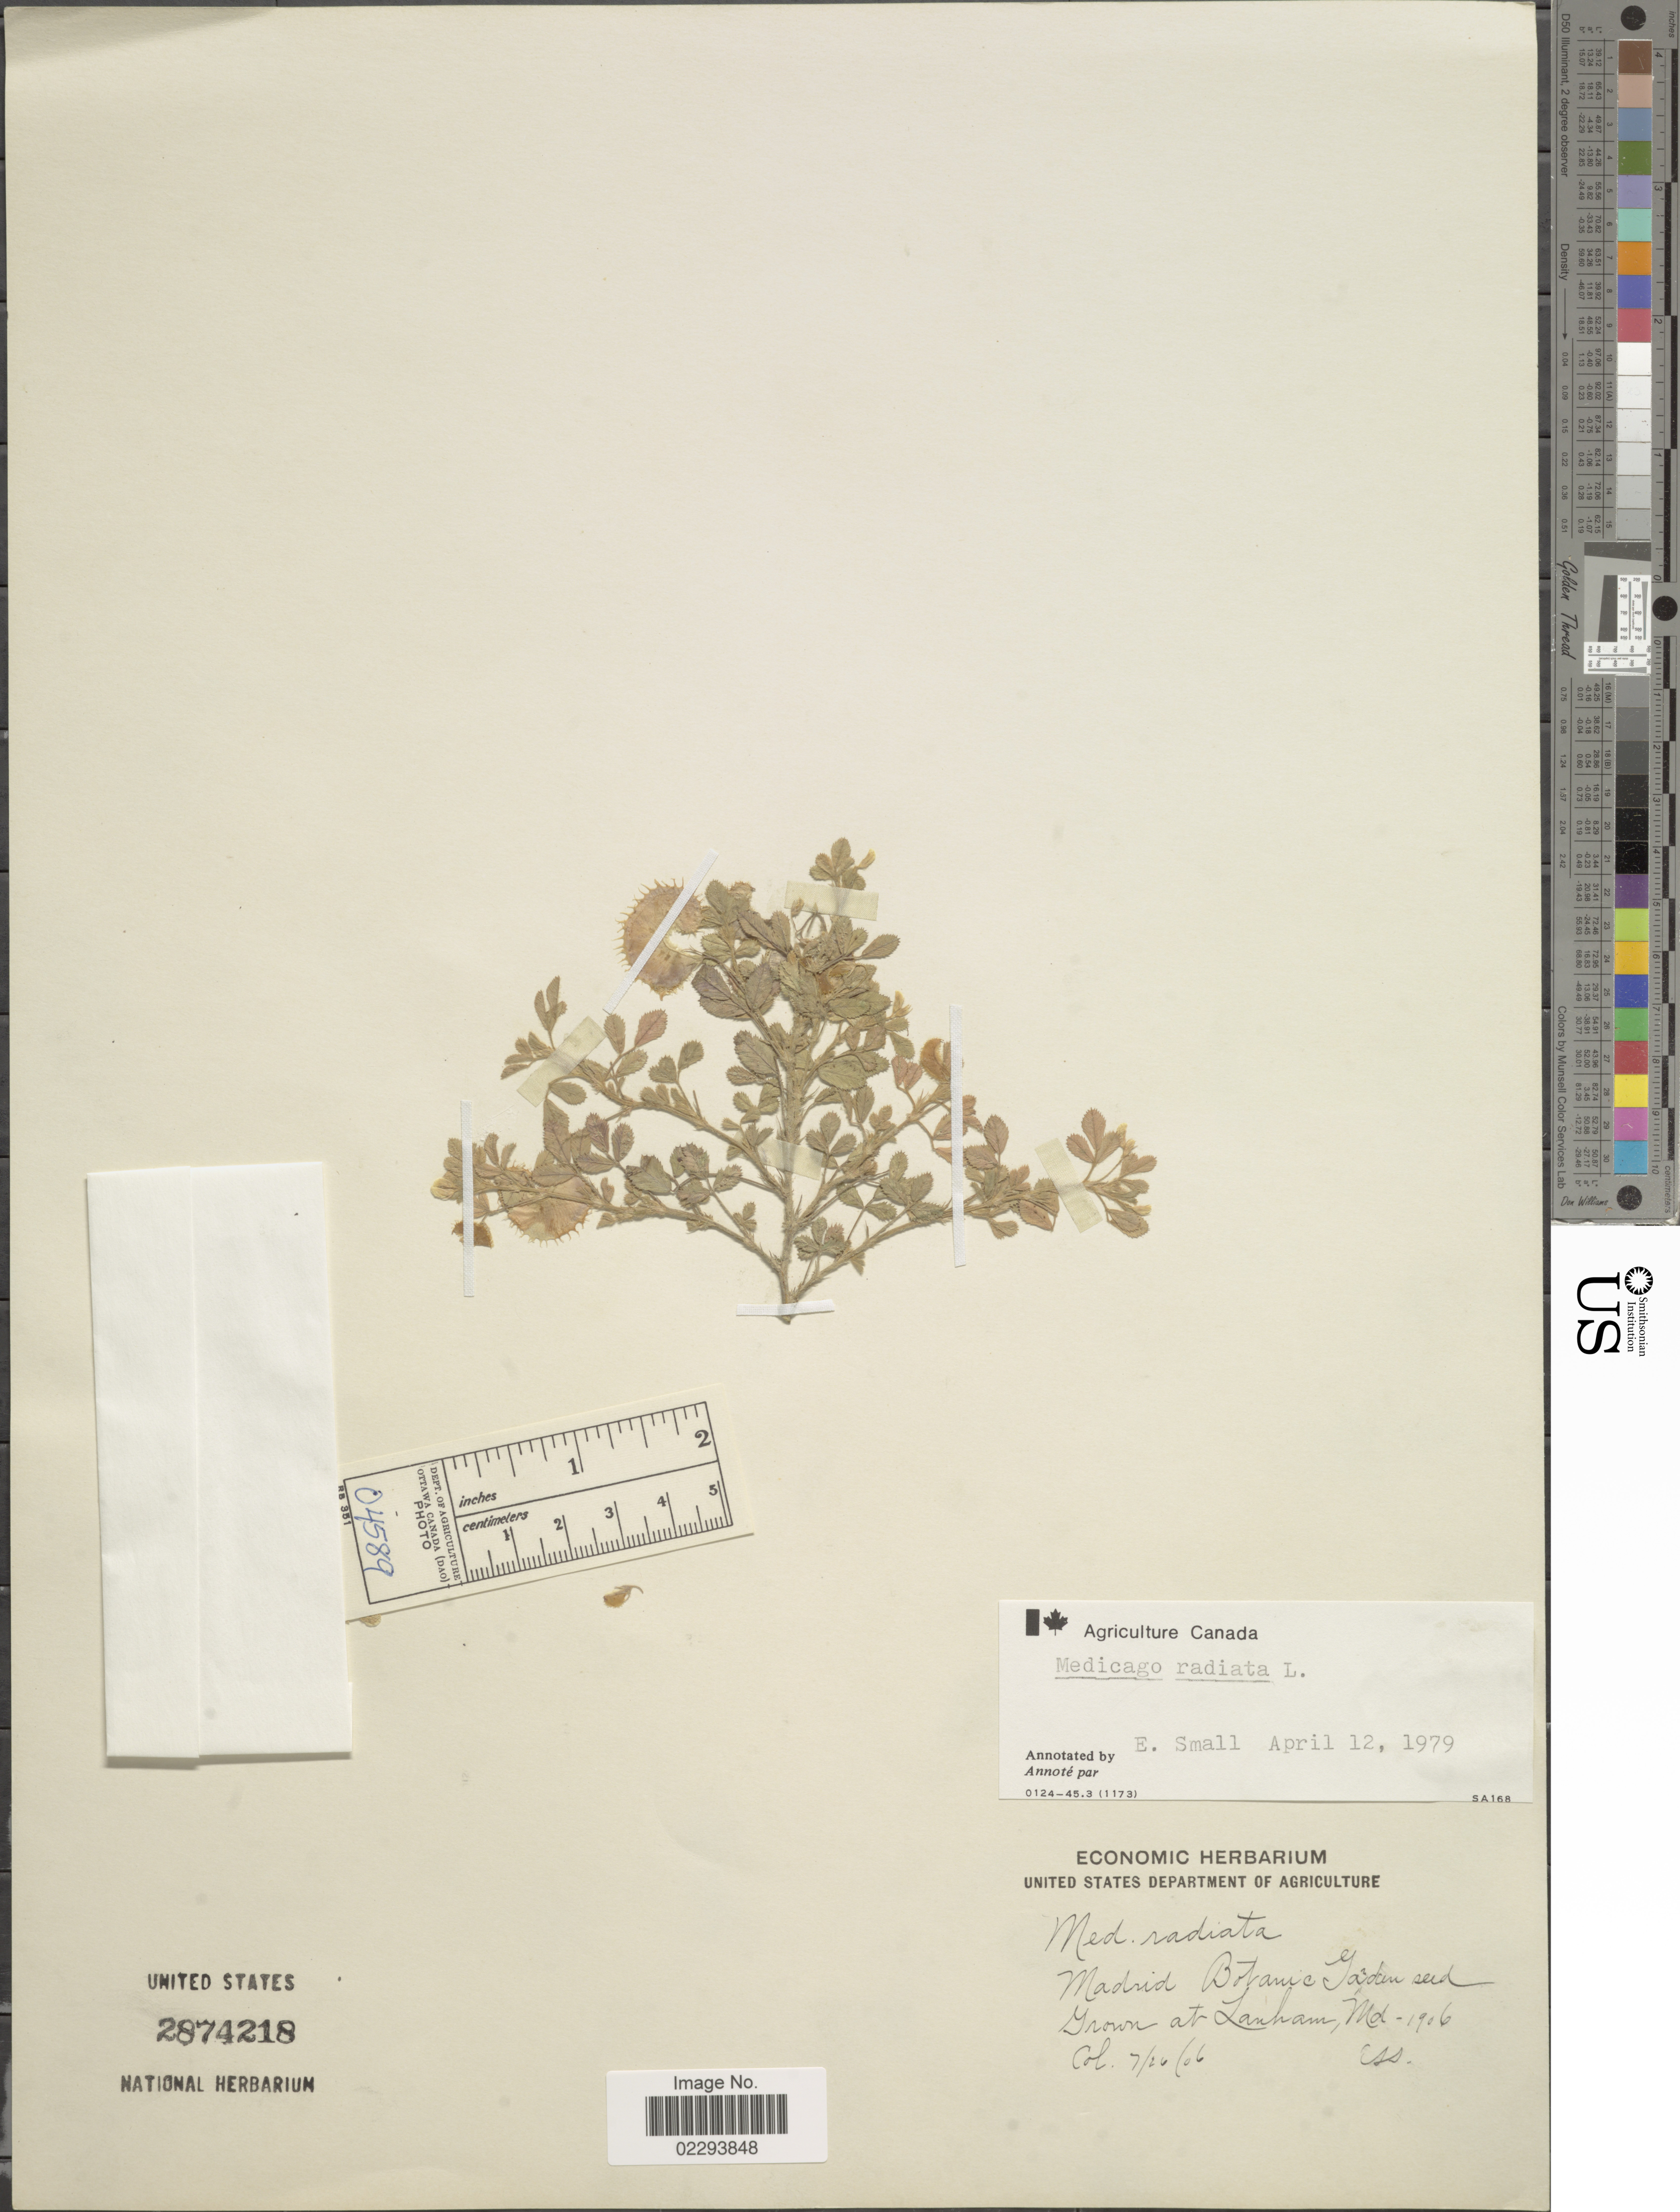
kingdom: Plantae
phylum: Tracheophyta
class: Magnoliopsida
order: Fabales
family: Fabaceae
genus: Medicago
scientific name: Medicago radiata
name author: L.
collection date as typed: Transcribed d/m/y: 26/7/6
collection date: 1906-07-26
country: United States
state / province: Maryland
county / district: Prince George's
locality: Madrid Botanic Garden seed. Grown at Lanham, Maryland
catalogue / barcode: US 2874218